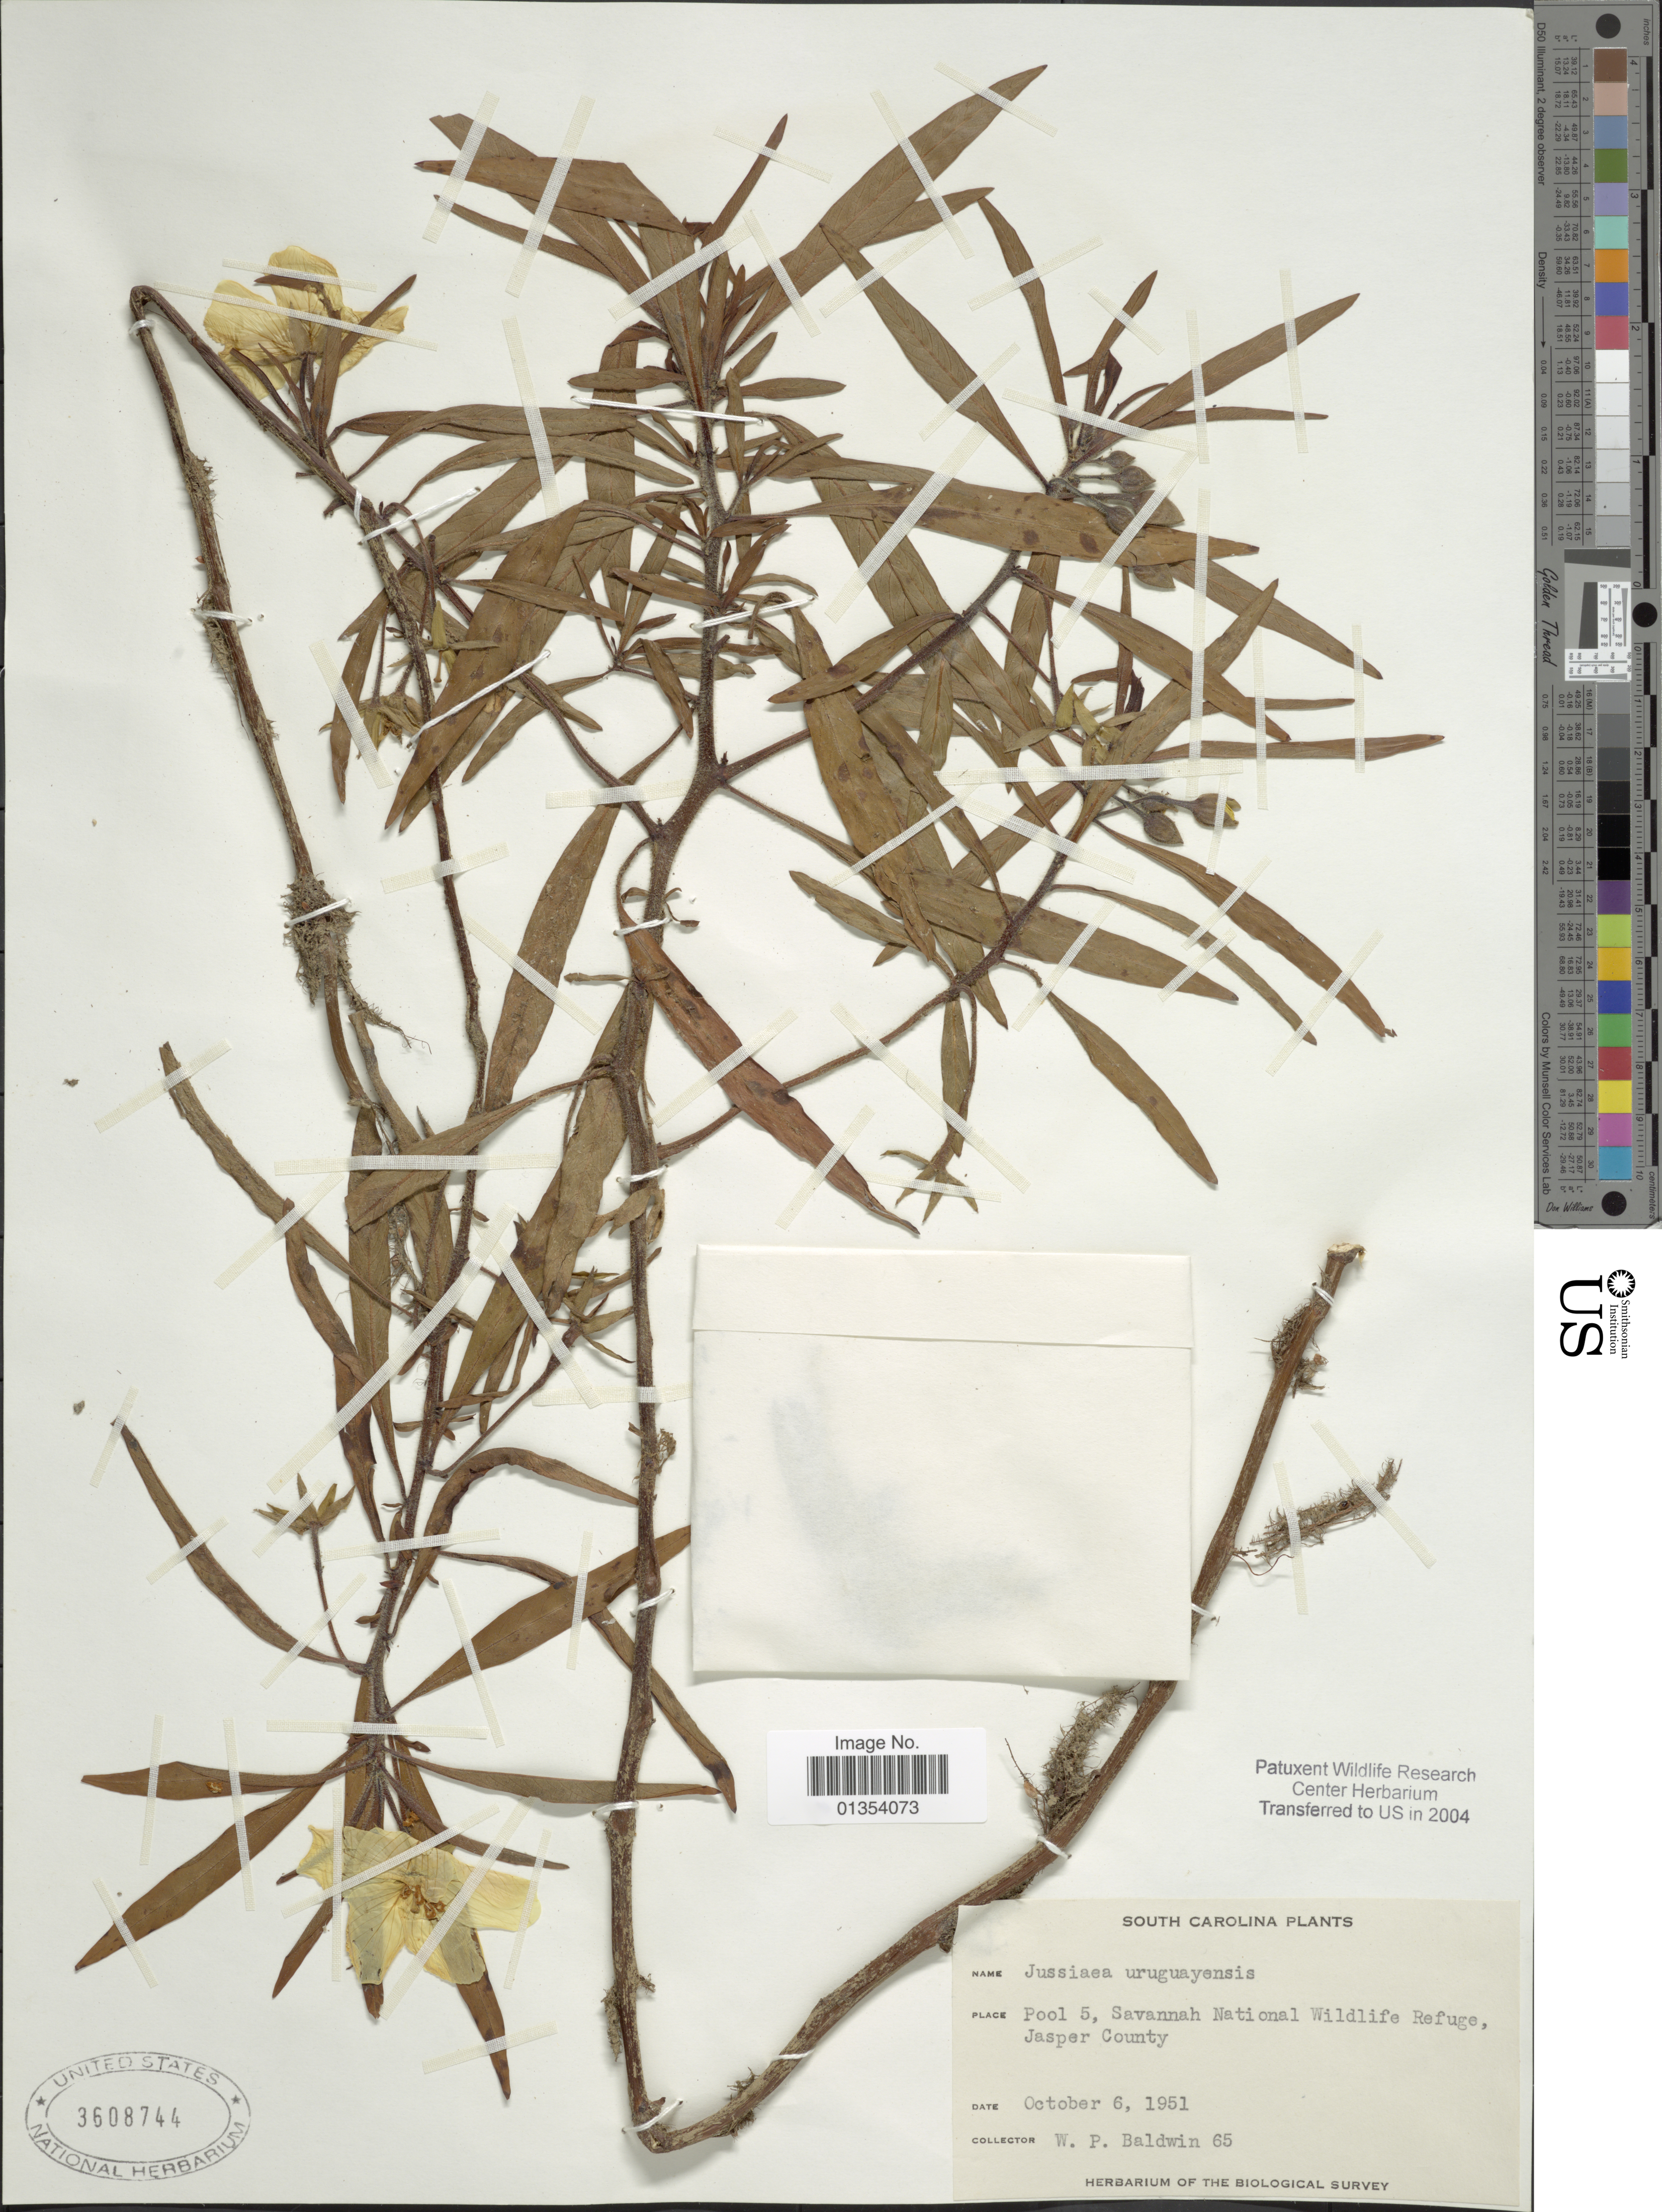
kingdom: Plantae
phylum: Tracheophyta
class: Magnoliopsida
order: Myrtales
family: Onagraceae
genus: Ludwigia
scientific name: Ludwigia grandiflora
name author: (Michx.) Greuter & Burdet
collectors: W. Baldwin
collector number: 65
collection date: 1951-10-06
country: United States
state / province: South Carolina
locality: Pool 5, Savannah National Wildlife Refuge, Jasper County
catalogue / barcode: US 3608744